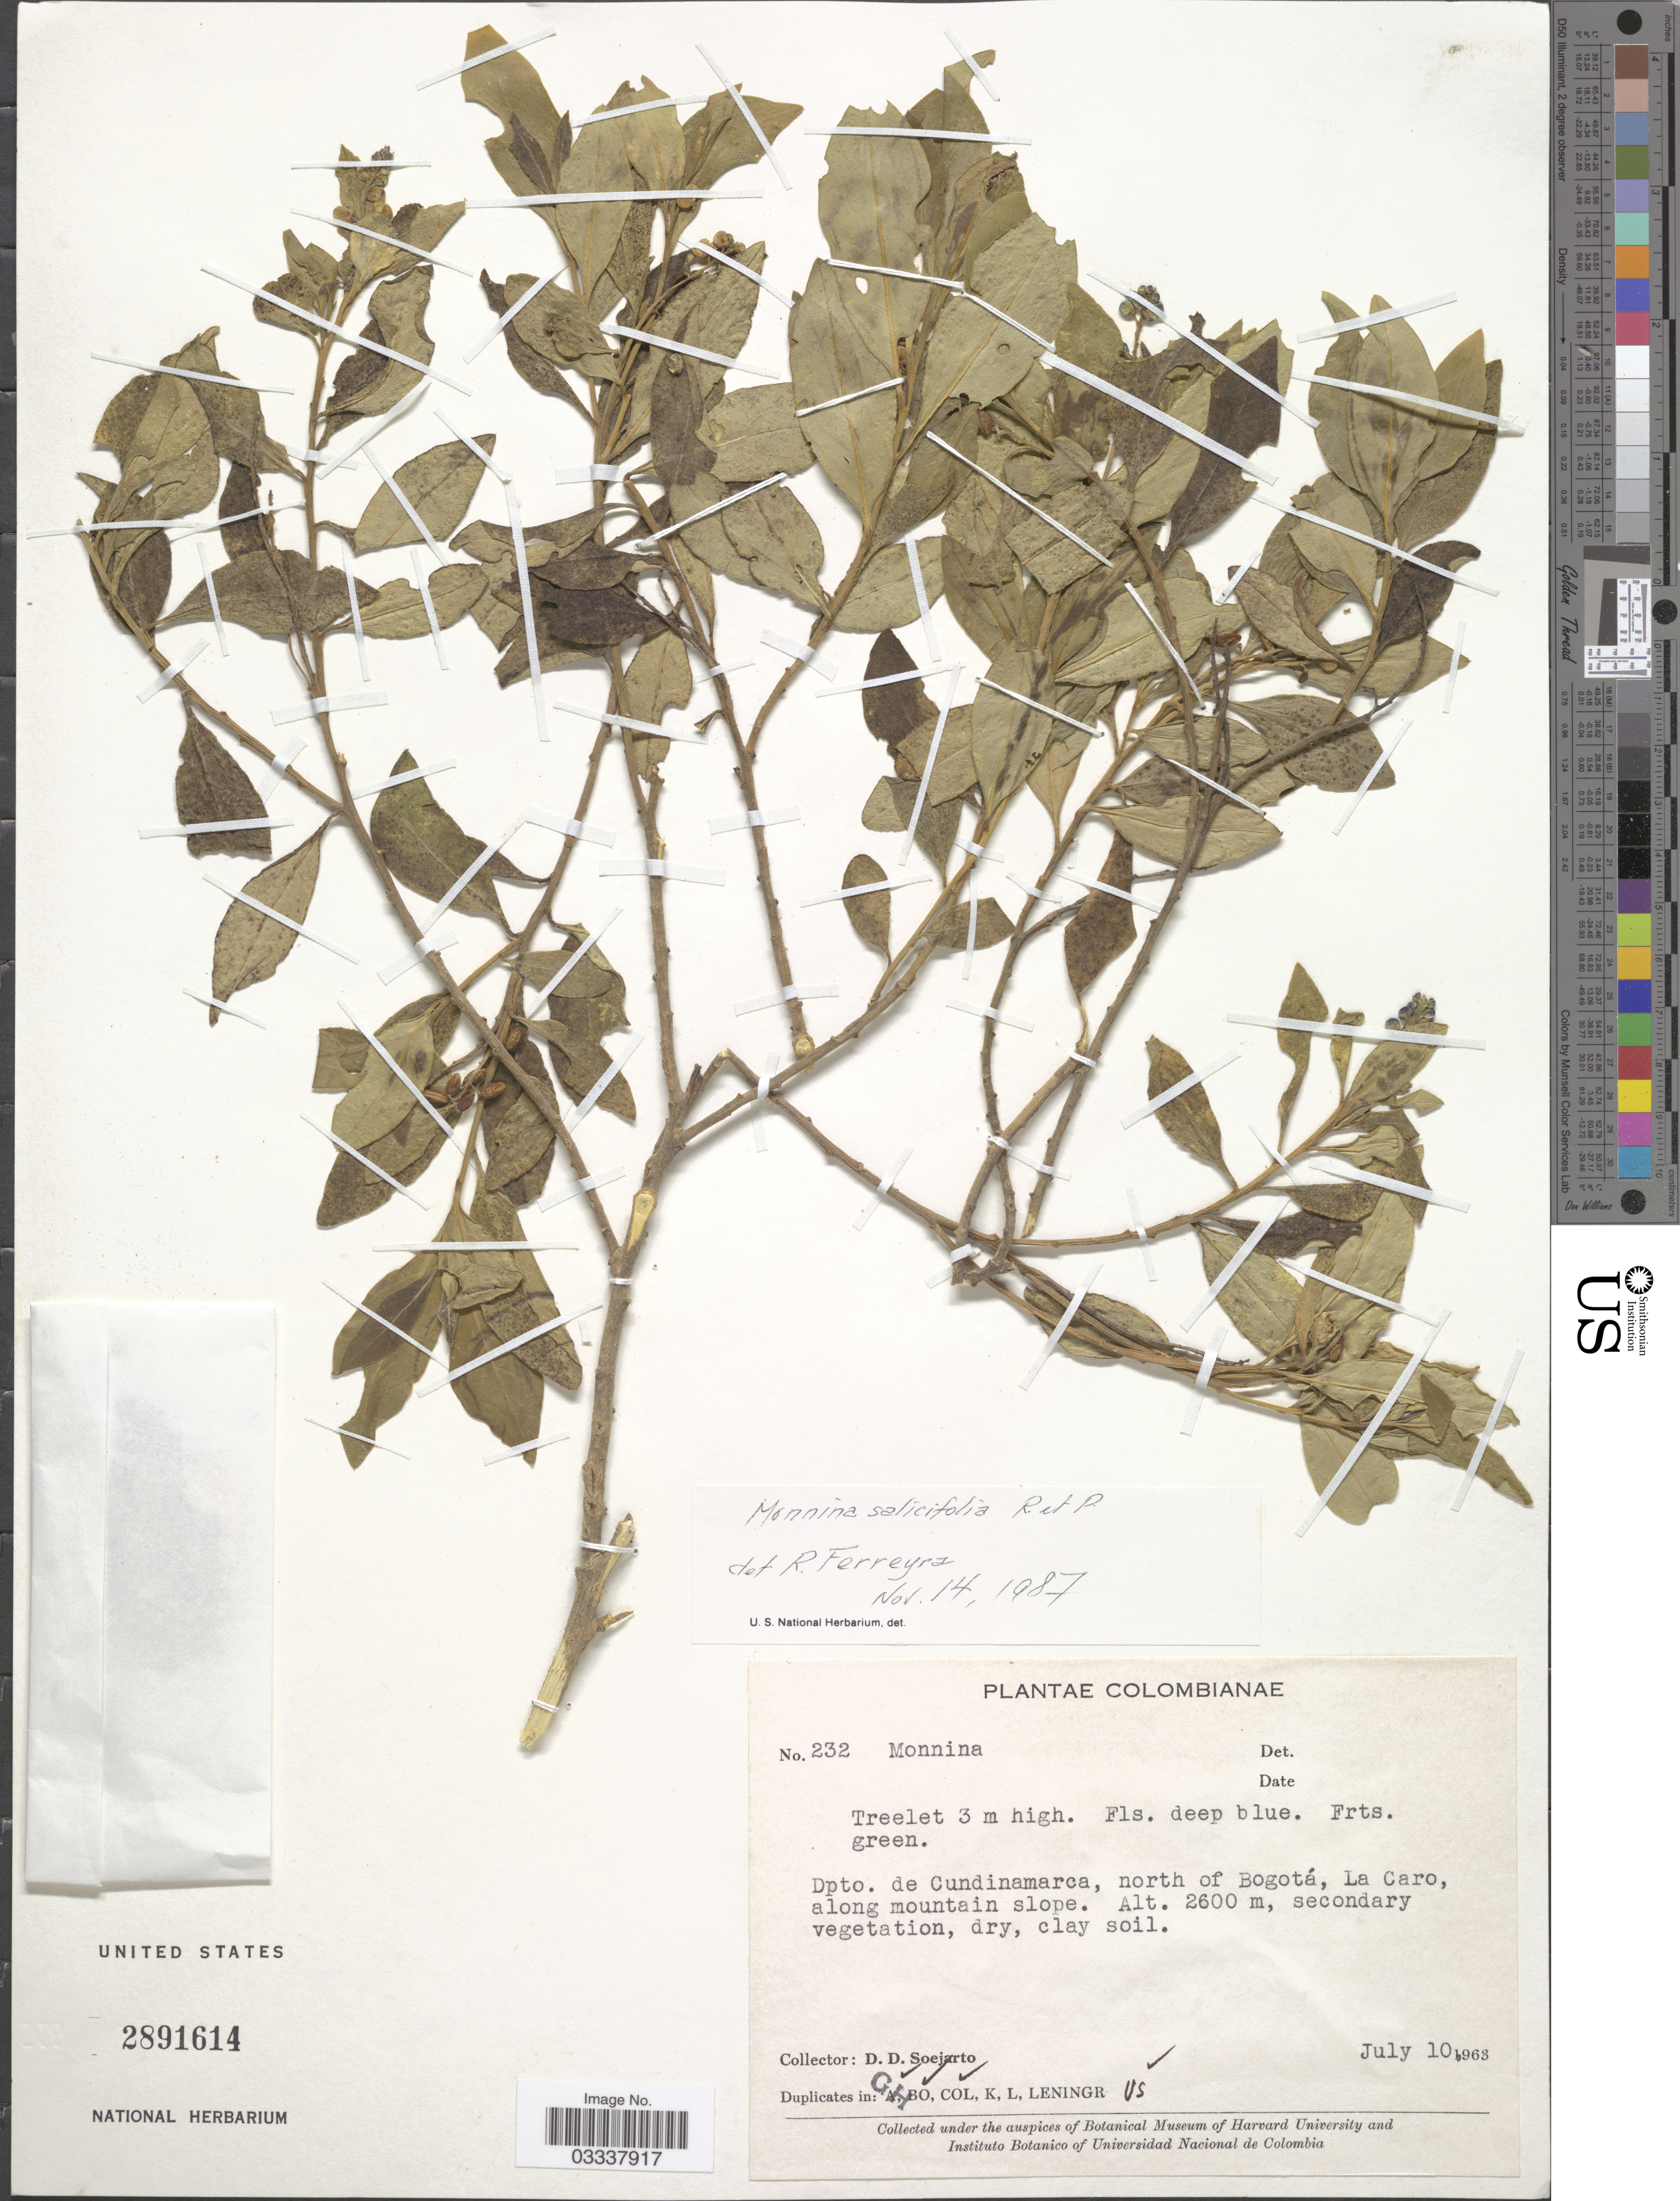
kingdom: Plantae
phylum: Tracheophyta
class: Magnoliopsida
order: Fabales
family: Polygalaceae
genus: Monnina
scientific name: Monnina salicifolia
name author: Ruiz & Pav.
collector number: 232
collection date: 1963-07-10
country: Colombia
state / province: Cundinamarca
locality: Dpto. Cundinamarca, north of Bogotá, La Caro, along mountain slope.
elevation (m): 2600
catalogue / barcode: US 2891614